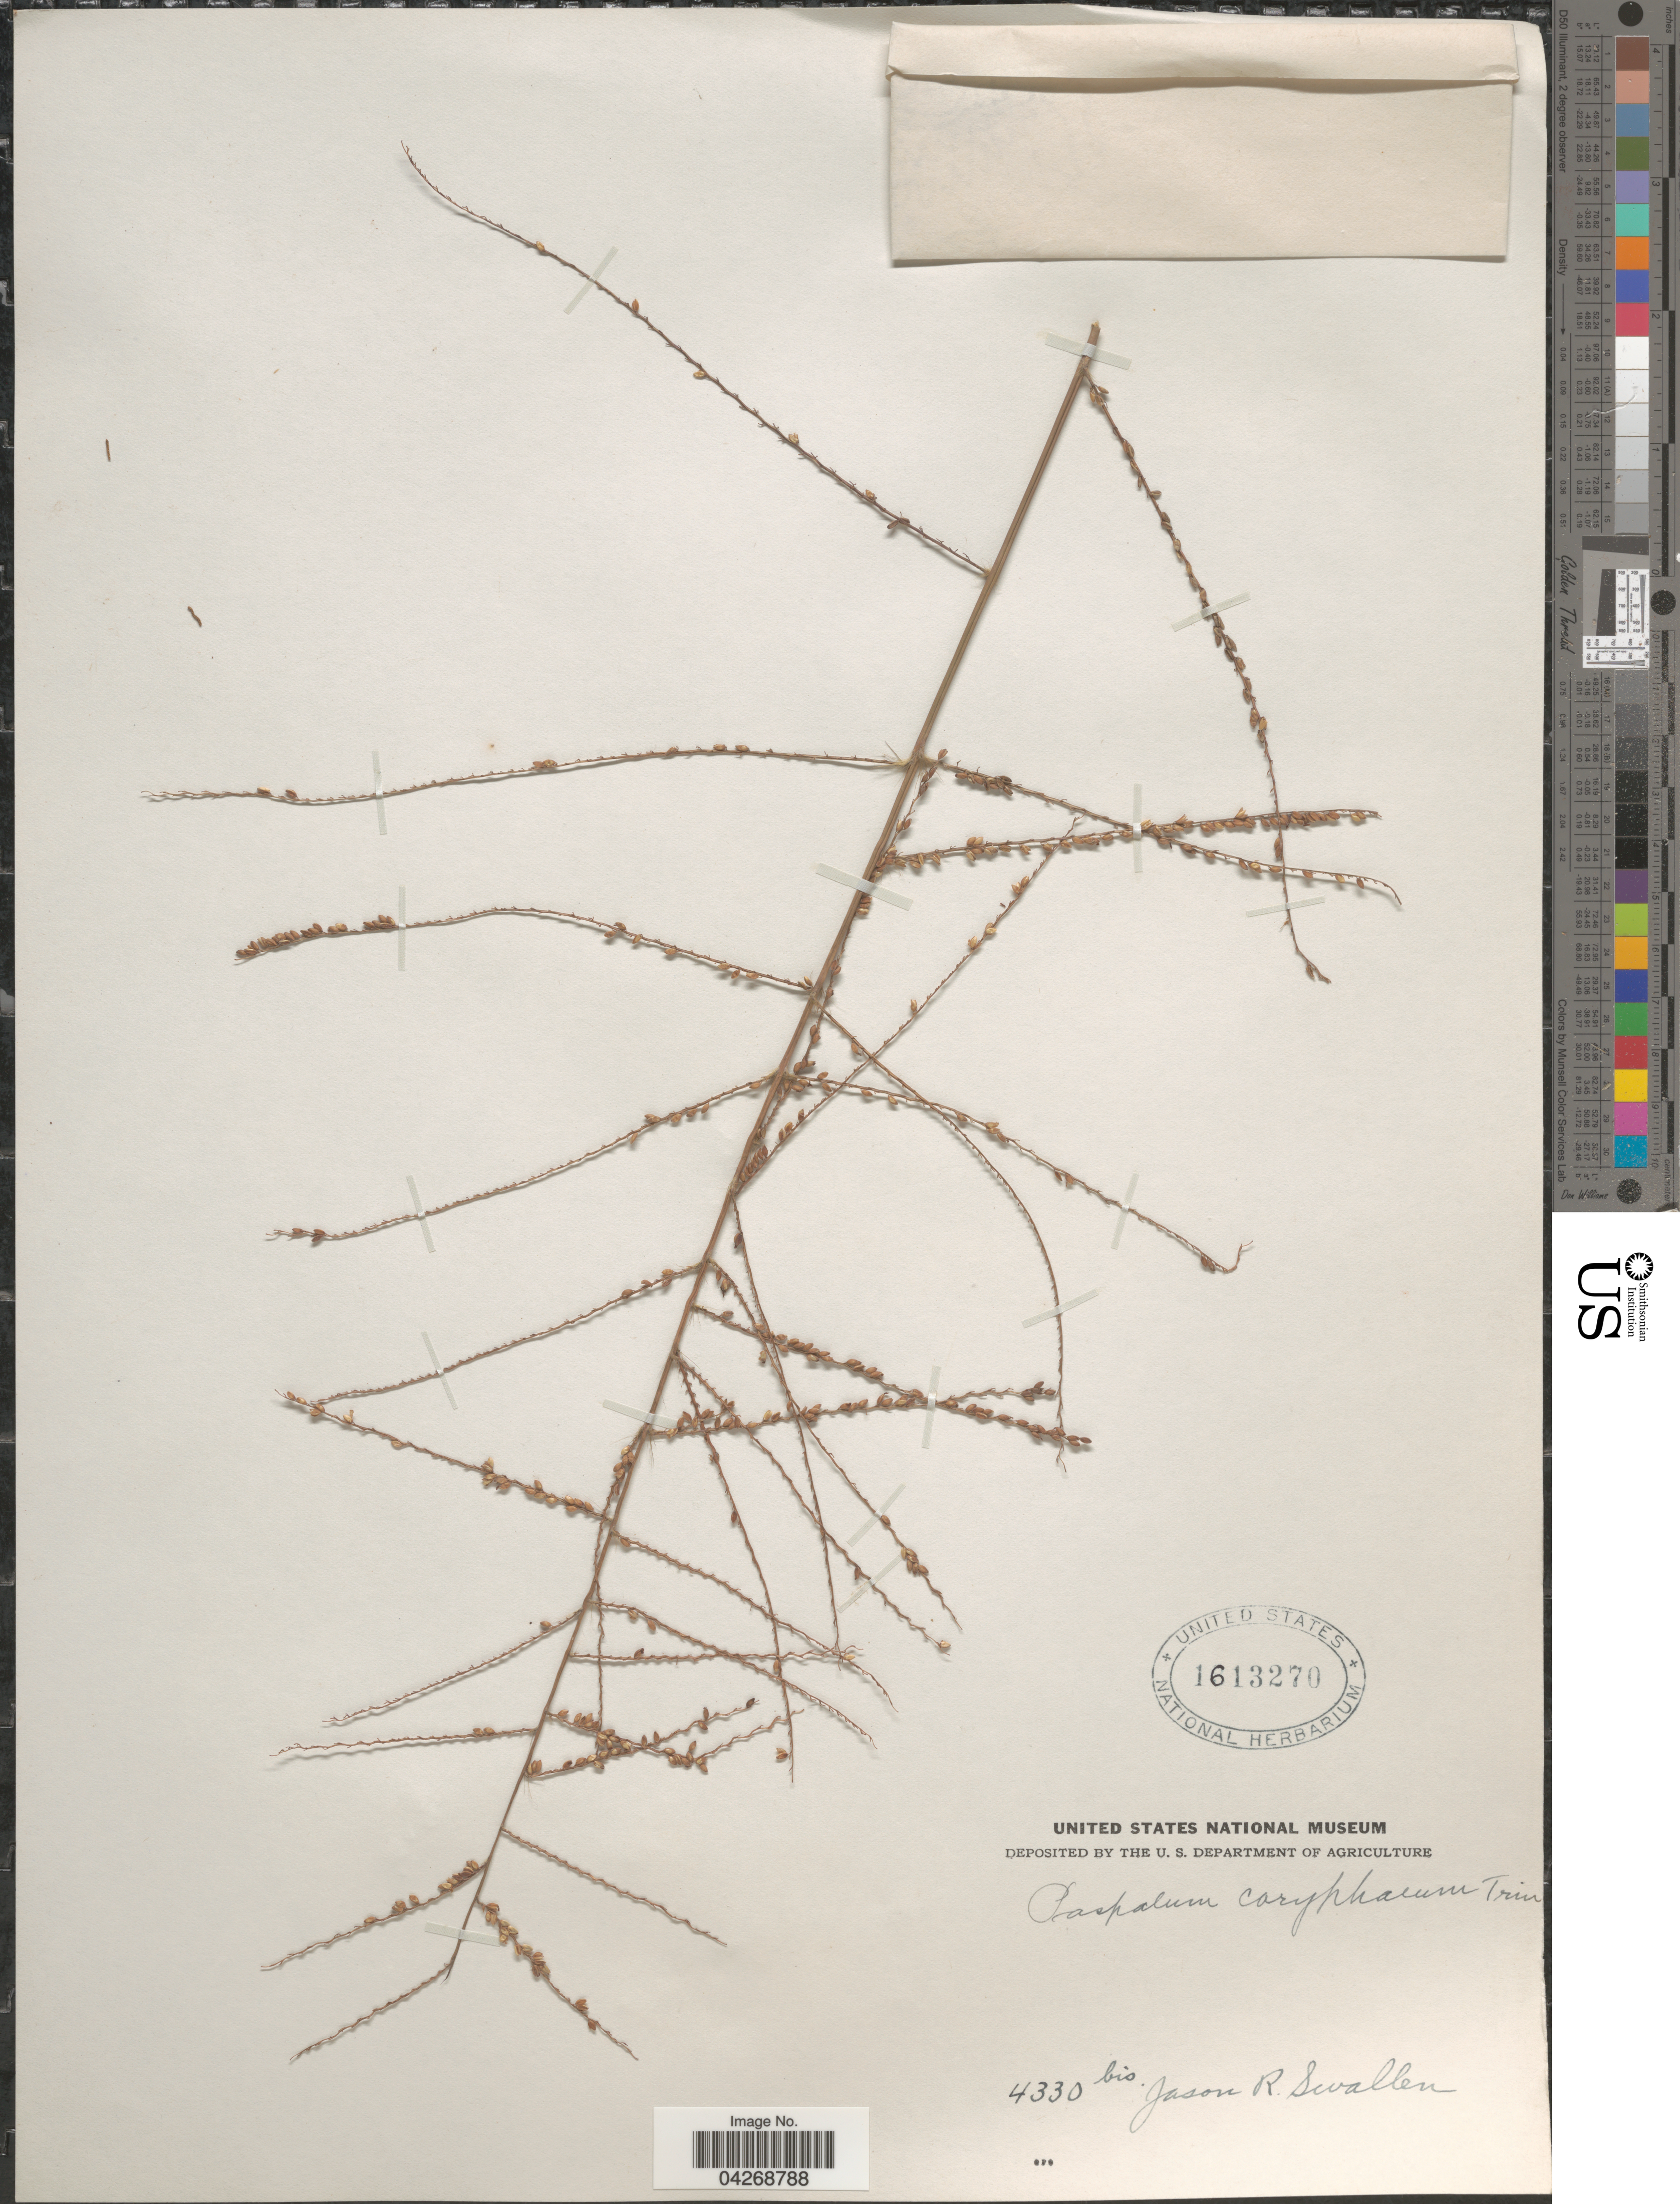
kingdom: Plantae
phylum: Tracheophyta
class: Liliopsida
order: Poales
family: Poaceae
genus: Paspalum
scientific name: Paspalum coryphaeum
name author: Trin.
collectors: J. R. Swallen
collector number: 4330bis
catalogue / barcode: US 1613270